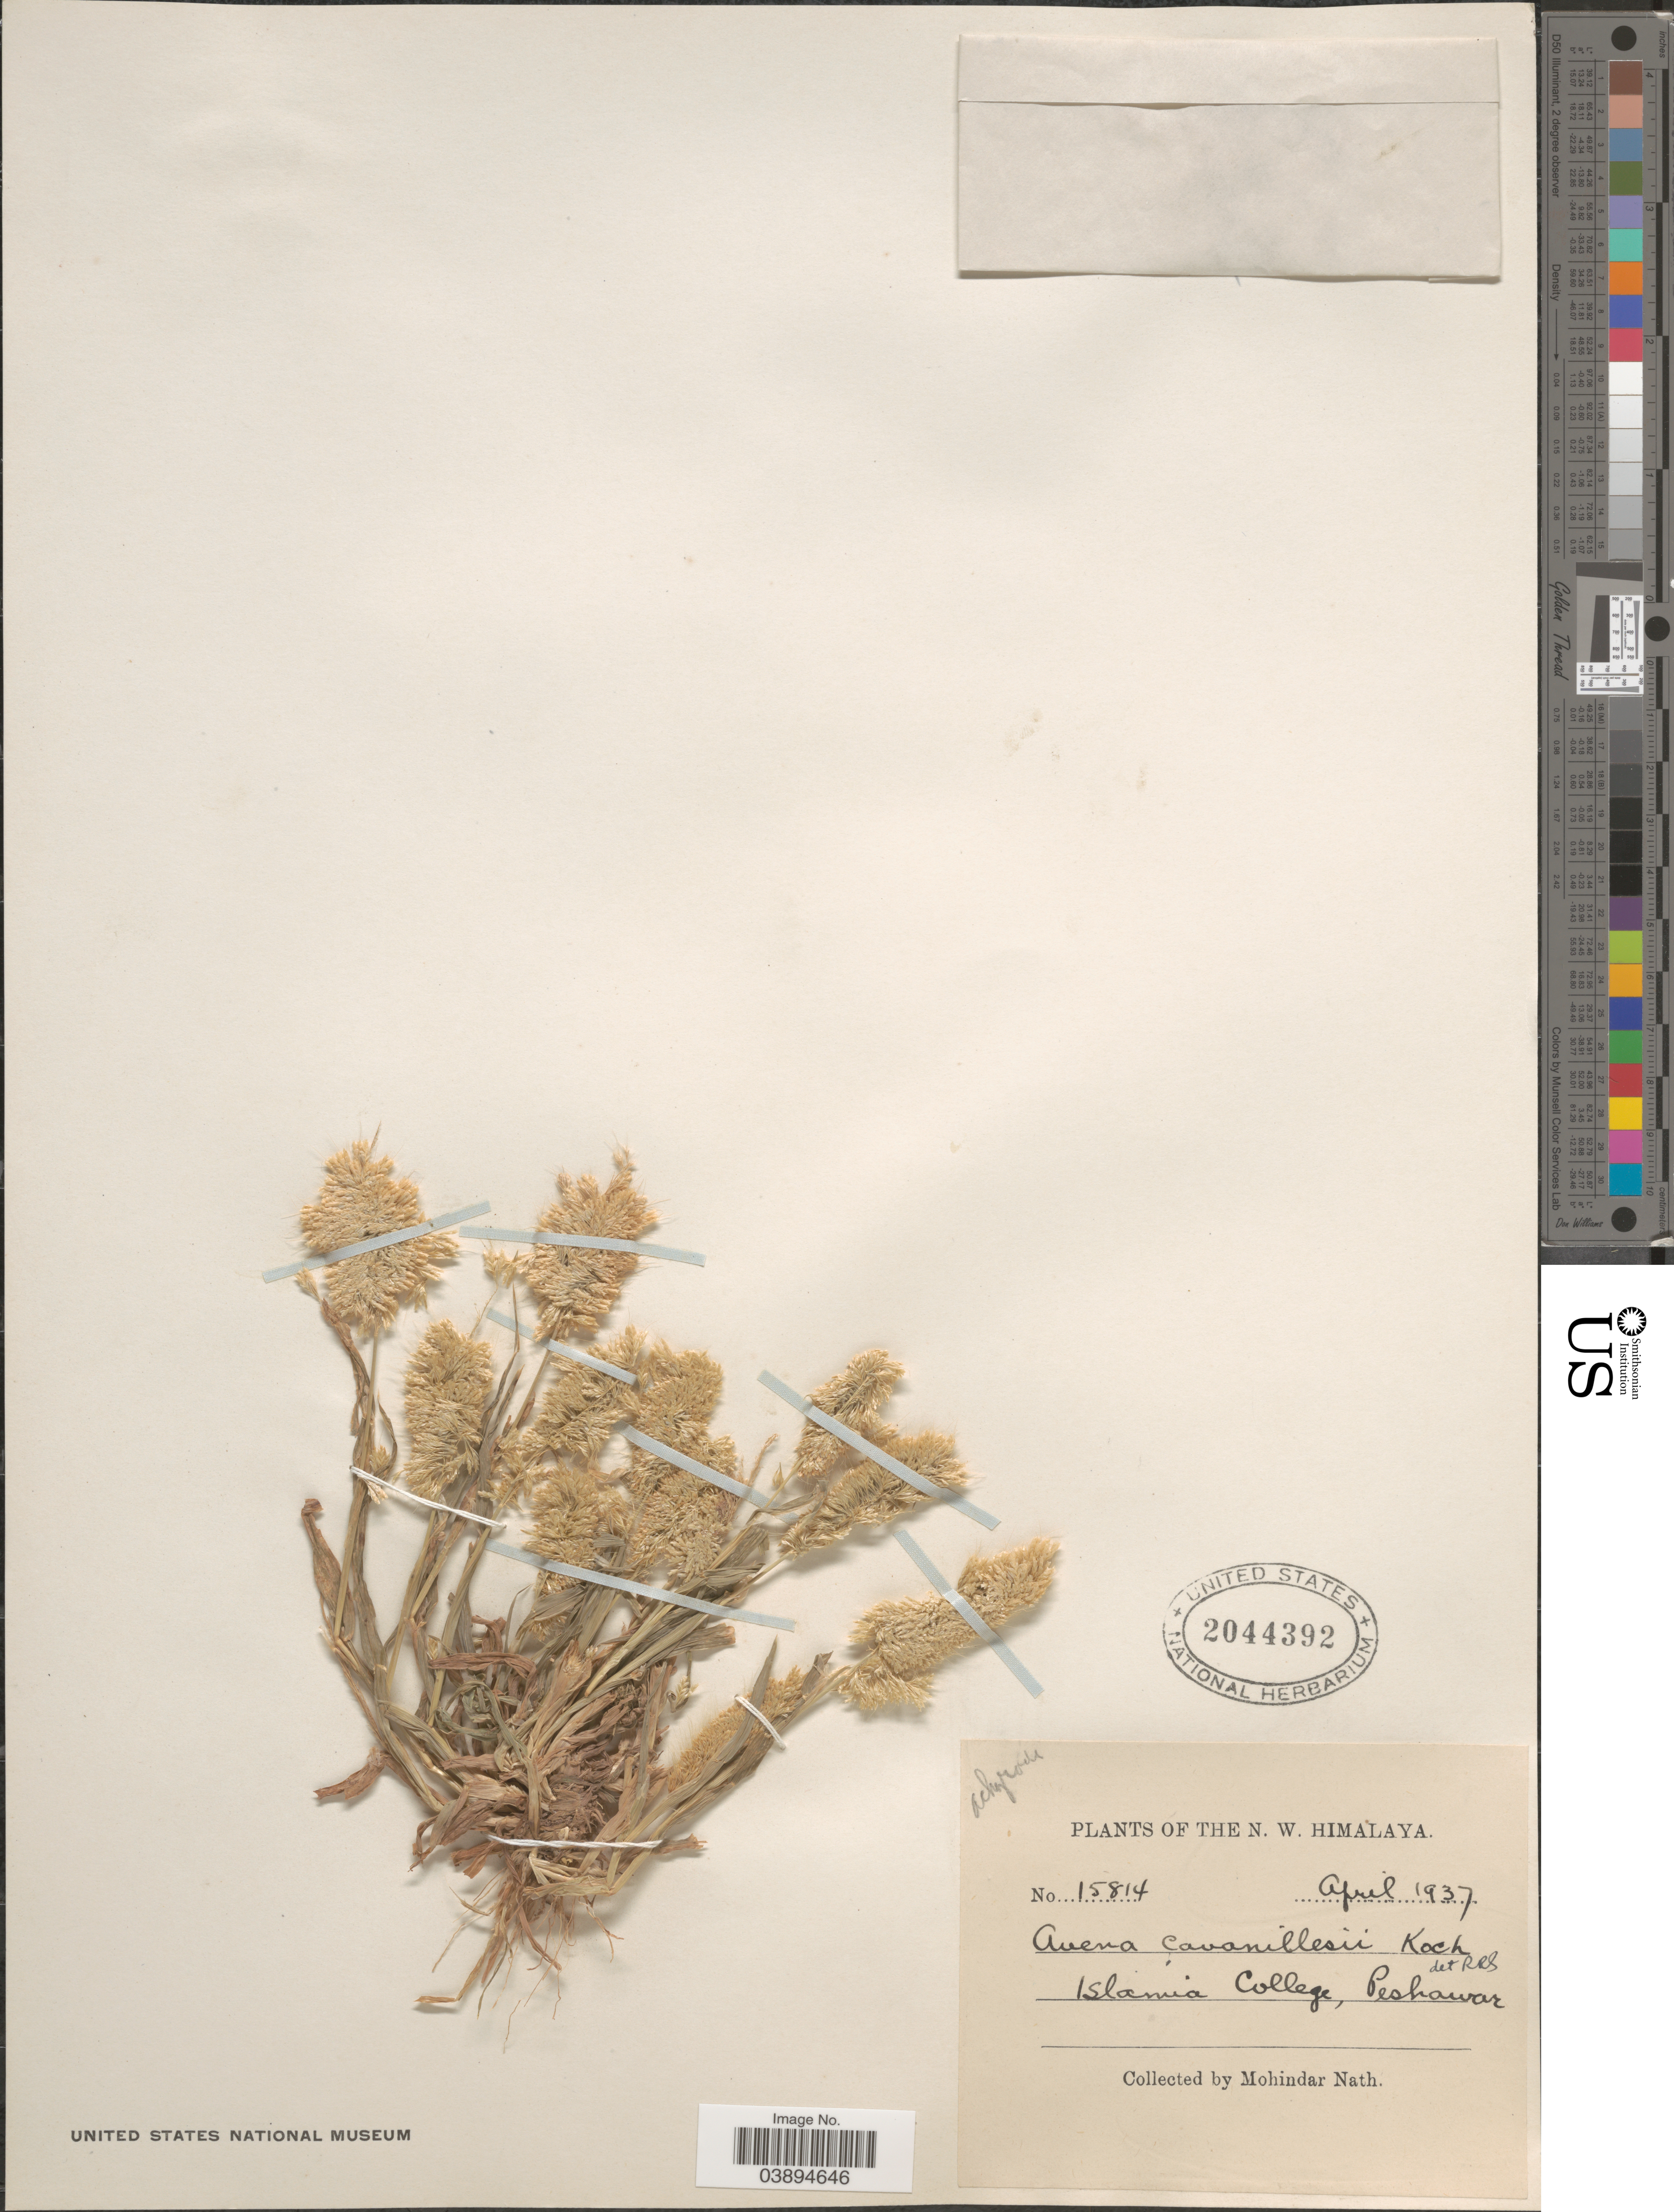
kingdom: Plantae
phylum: Tracheophyta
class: Liliopsida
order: Poales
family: Poaceae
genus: Lamarckia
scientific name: Lamarckia aurea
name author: (L.) Moench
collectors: M. Nath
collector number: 15814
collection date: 1937-04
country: Pakistan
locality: N. W. Himalaya. Islamia College, Peshawar.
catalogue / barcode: US 2044392